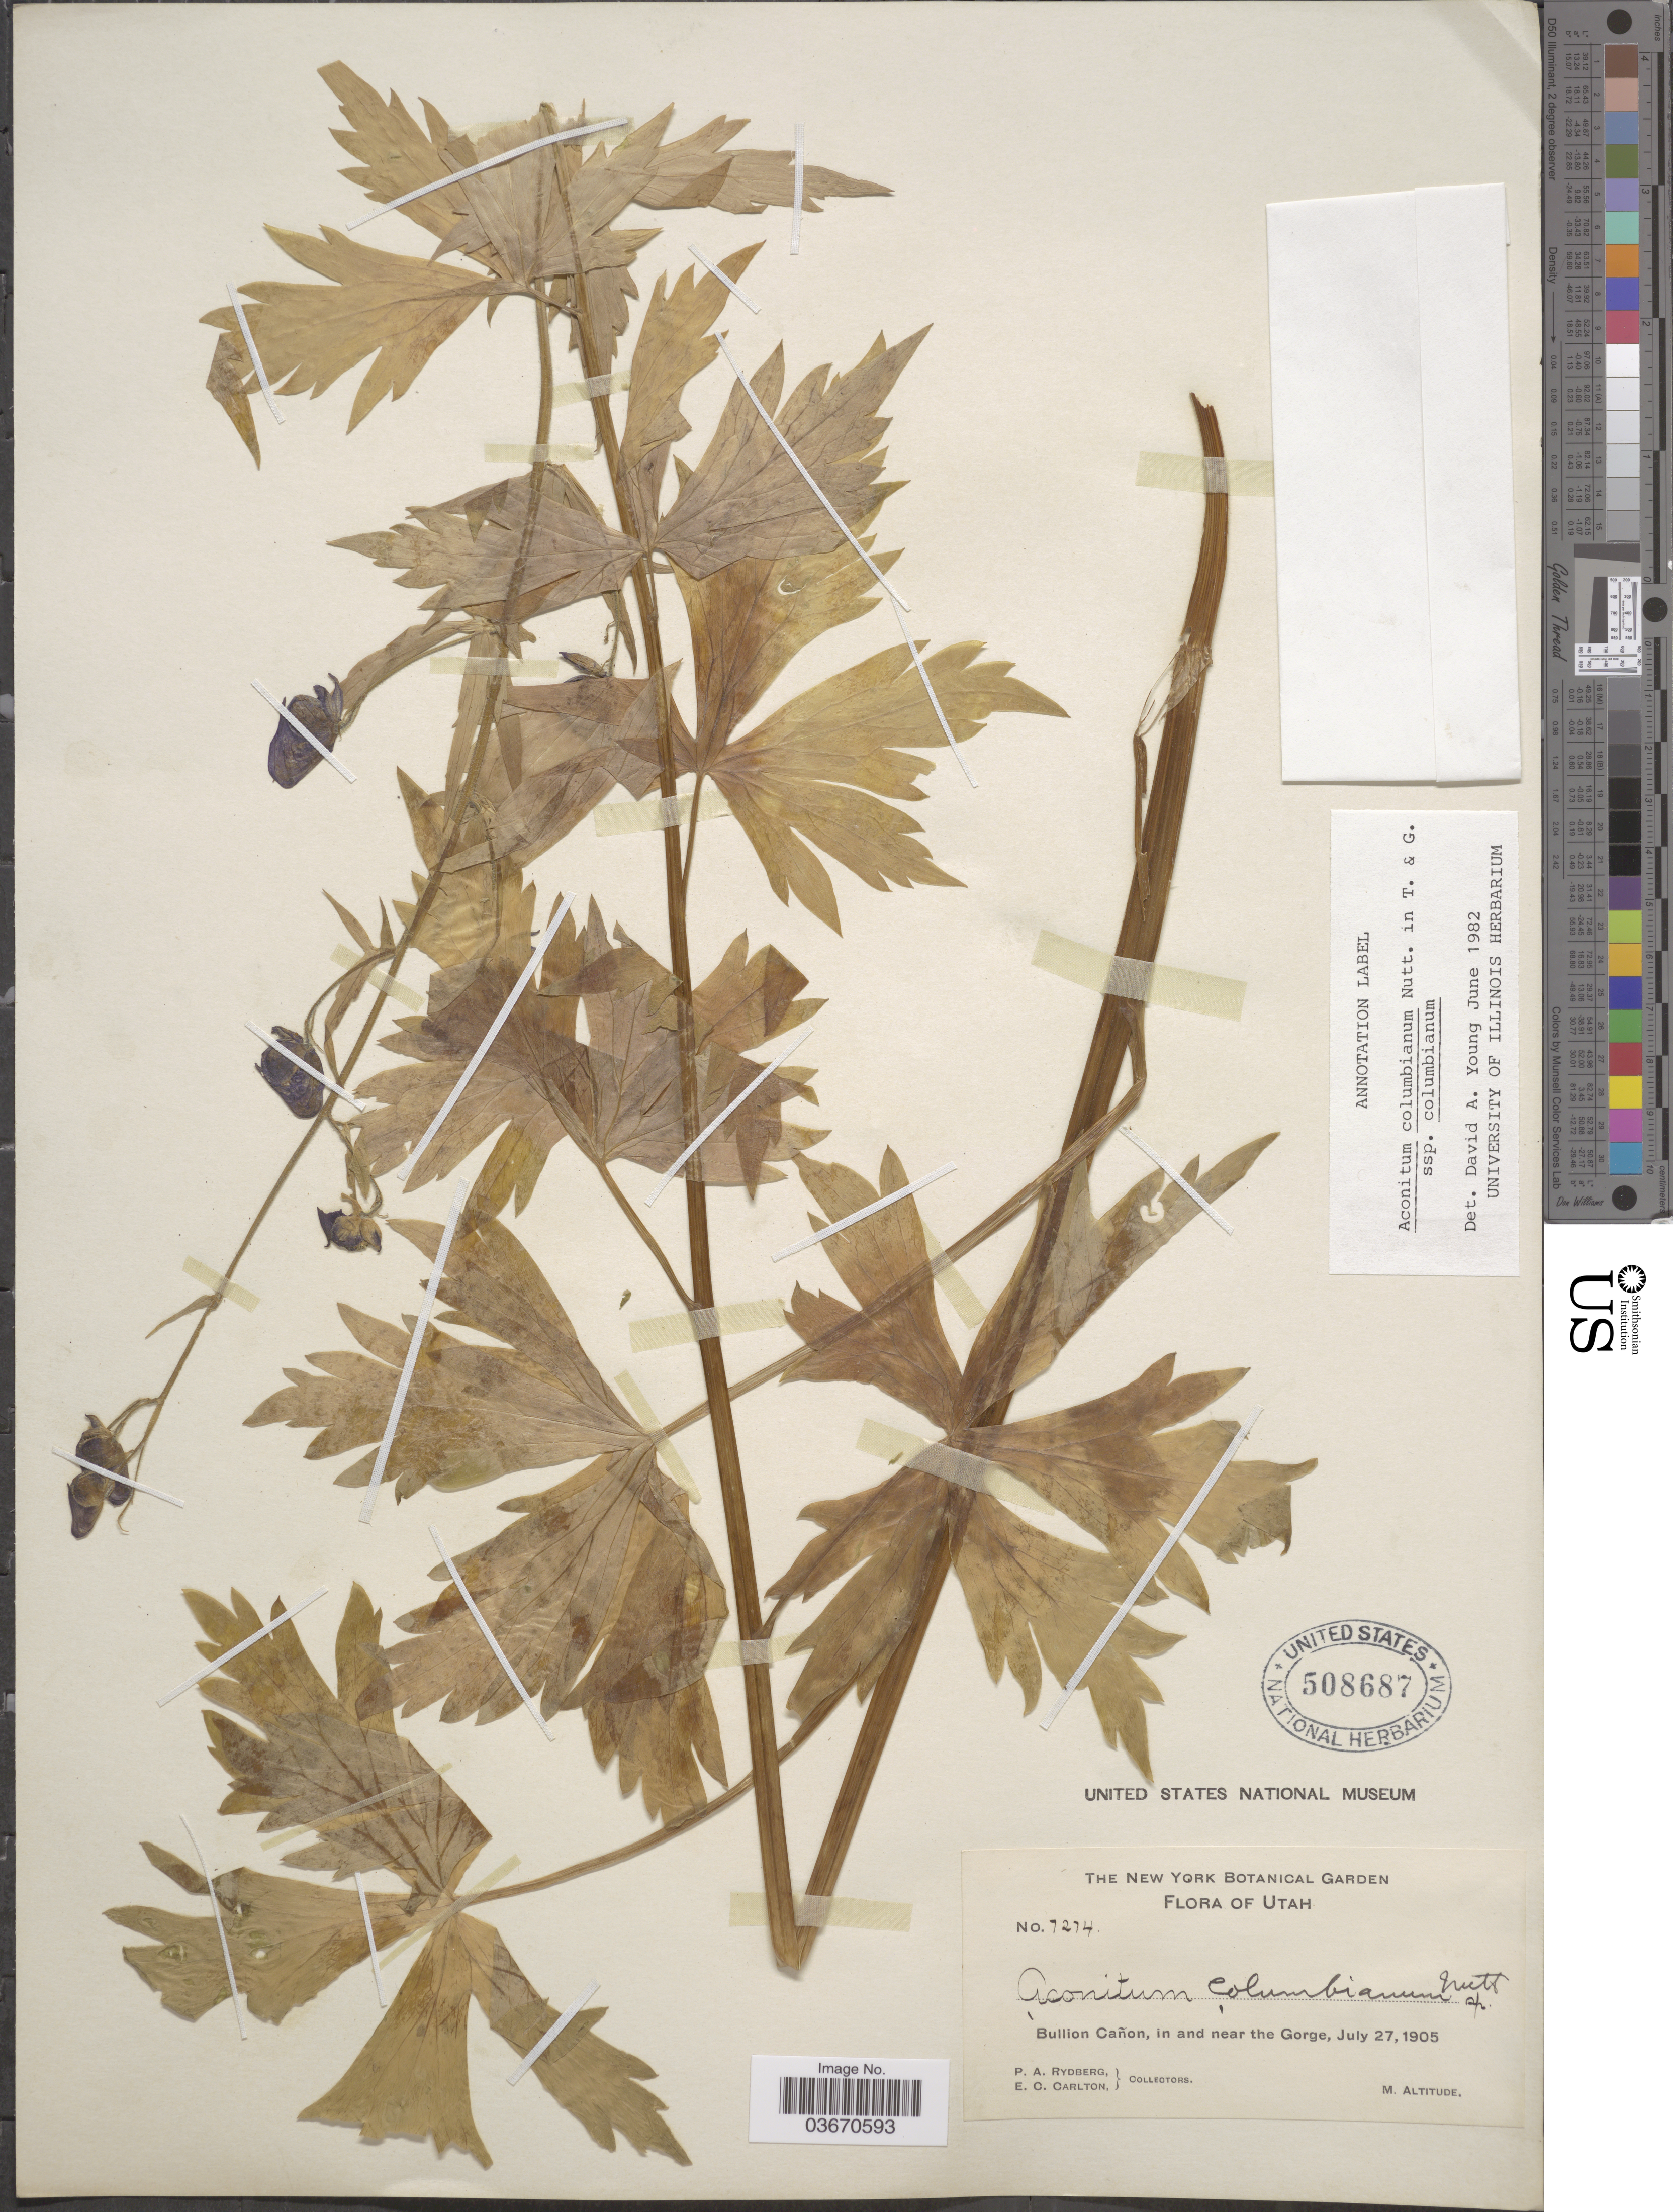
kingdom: Plantae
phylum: Tracheophyta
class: Magnoliopsida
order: Ranunculales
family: Ranunculaceae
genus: Aconitum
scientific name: Aconitum columbianum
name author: Nutt.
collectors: P. A. Rydberg & E. Carlton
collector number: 7274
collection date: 1905-07-27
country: United States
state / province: Utah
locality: Bullion Cañon, in and near the Gorge.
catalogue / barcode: US 508687